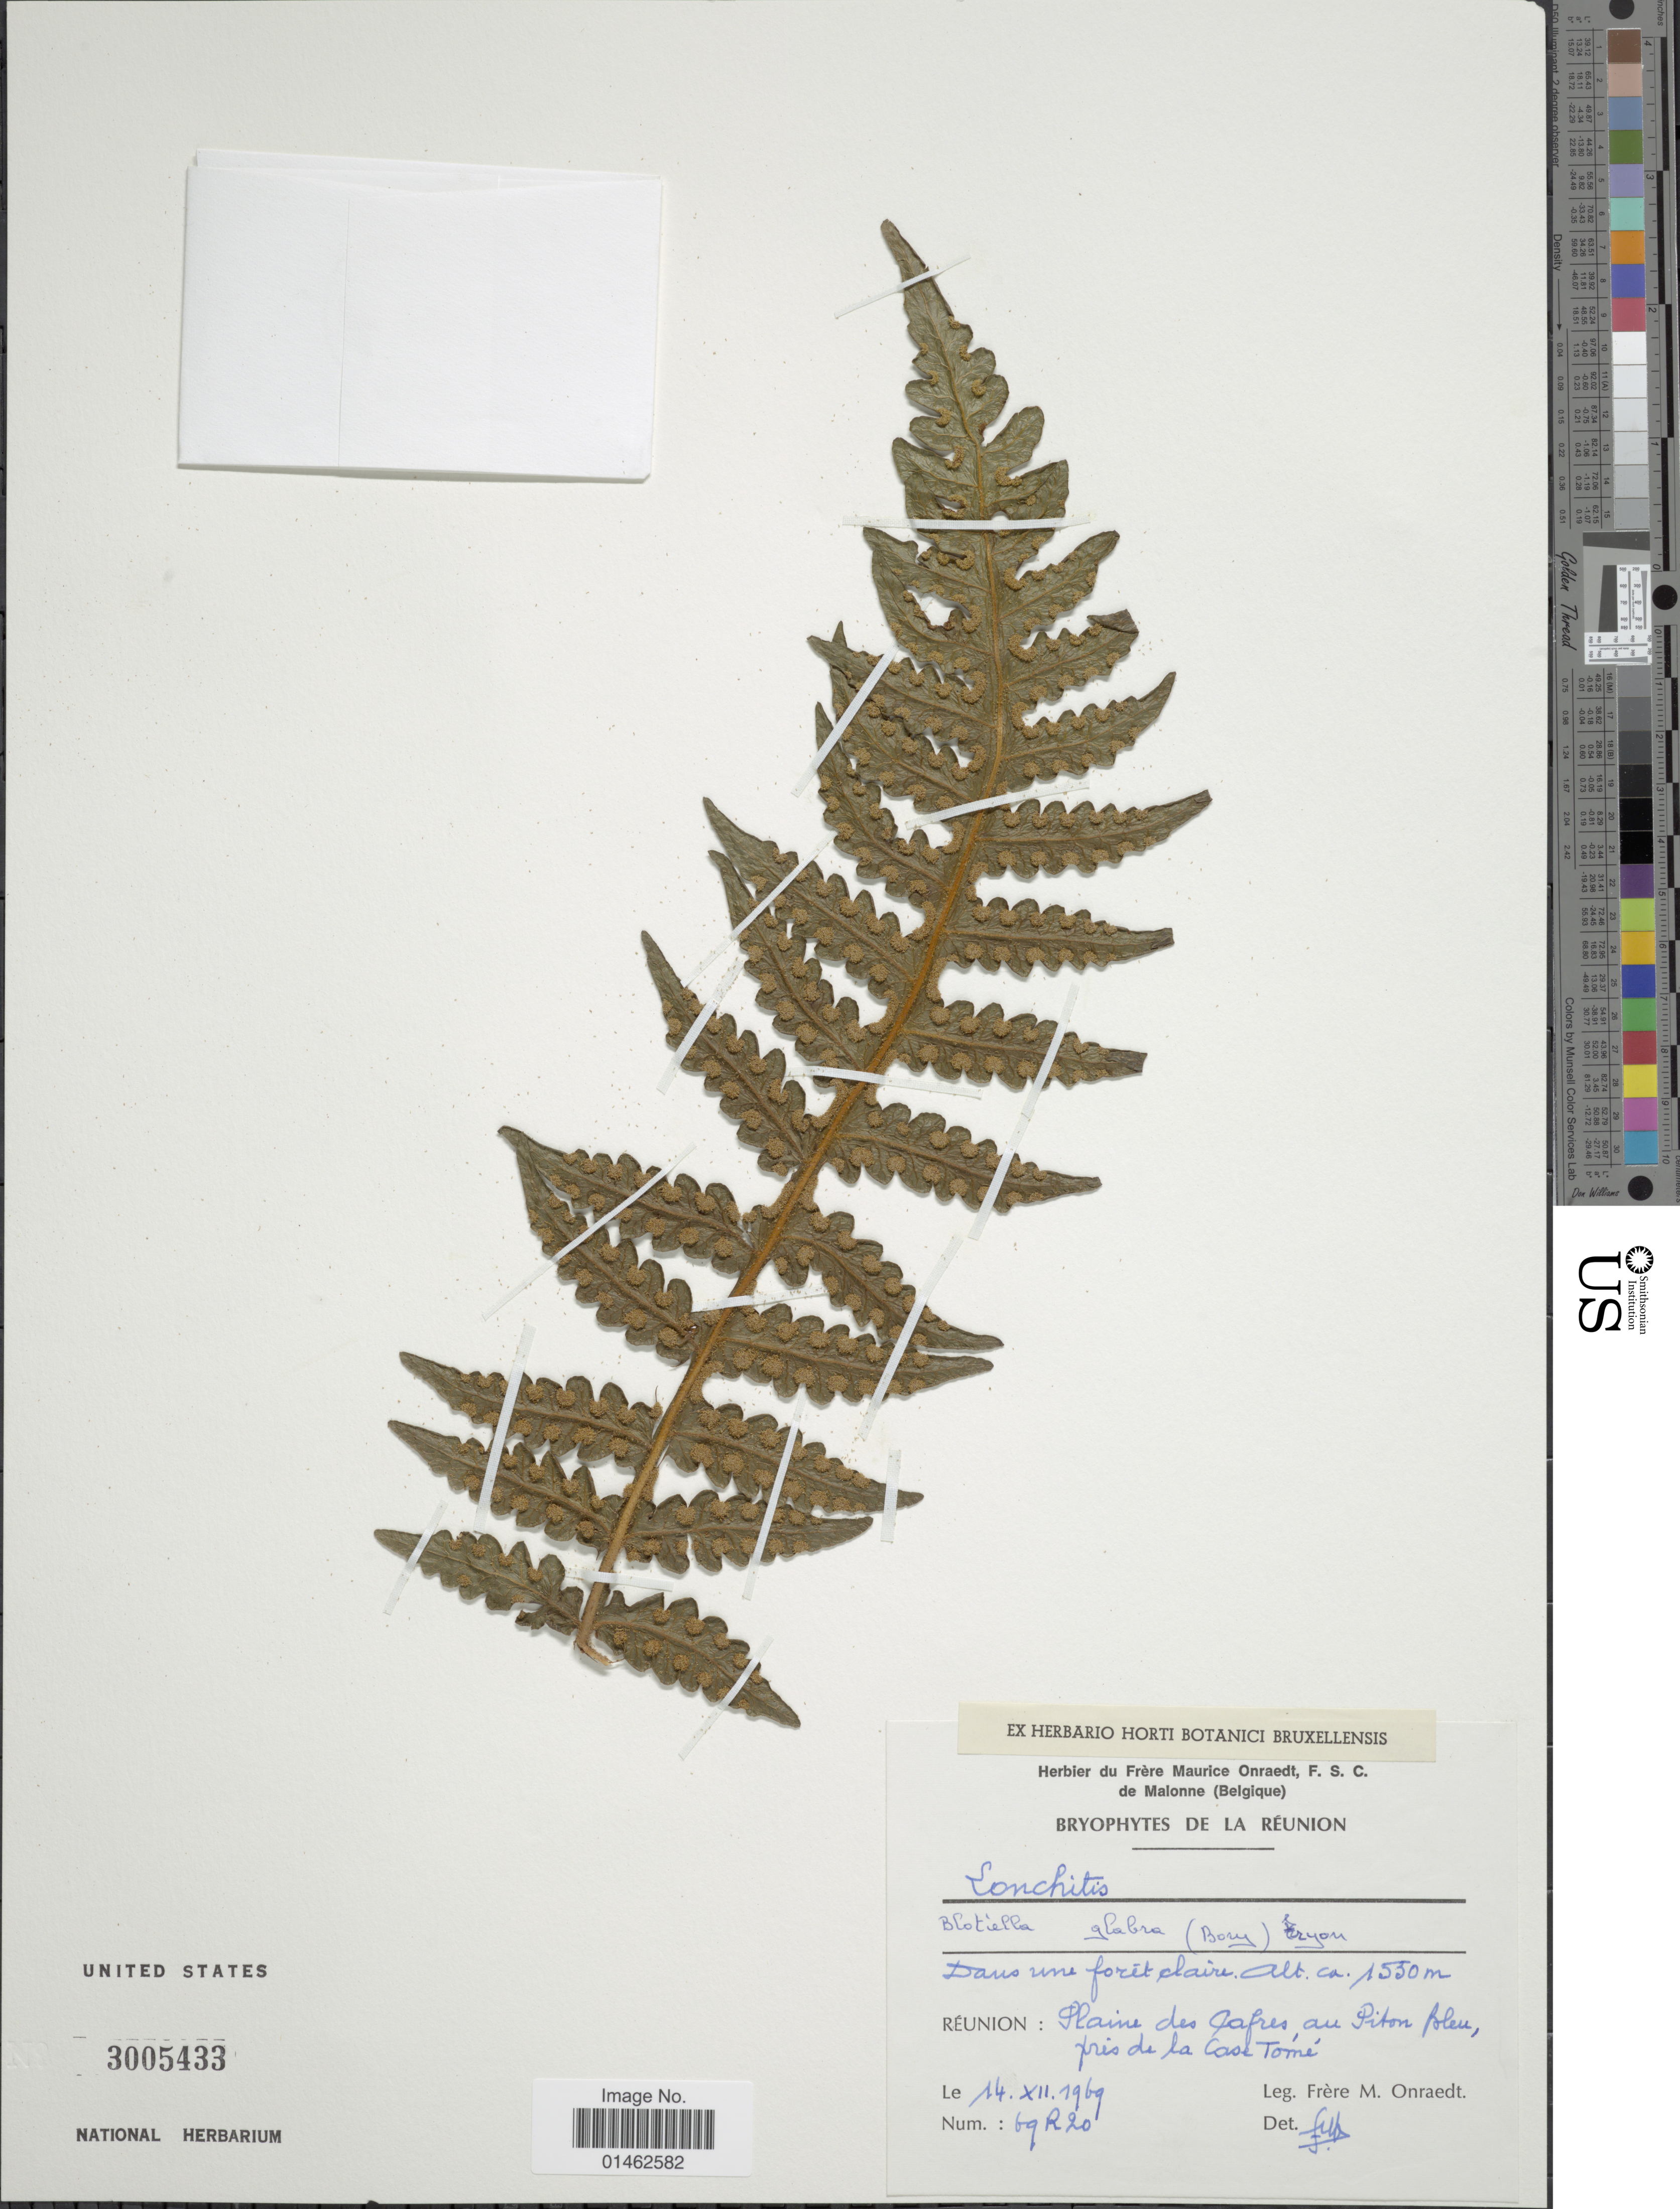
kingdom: Plantae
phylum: Tracheophyta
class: Polypodiopsida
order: Polypodiales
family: Dennstaedtiaceae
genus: Blotiella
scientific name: Blotiella glabra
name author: (Bory) R.M. Tryon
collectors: F. Onraedt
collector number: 69R20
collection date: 1969-12-14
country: Reunion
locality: Plaine des Cafres, au Piton Blue pres de la Case Tomé [interpreted]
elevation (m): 1550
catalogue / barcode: US 3005433